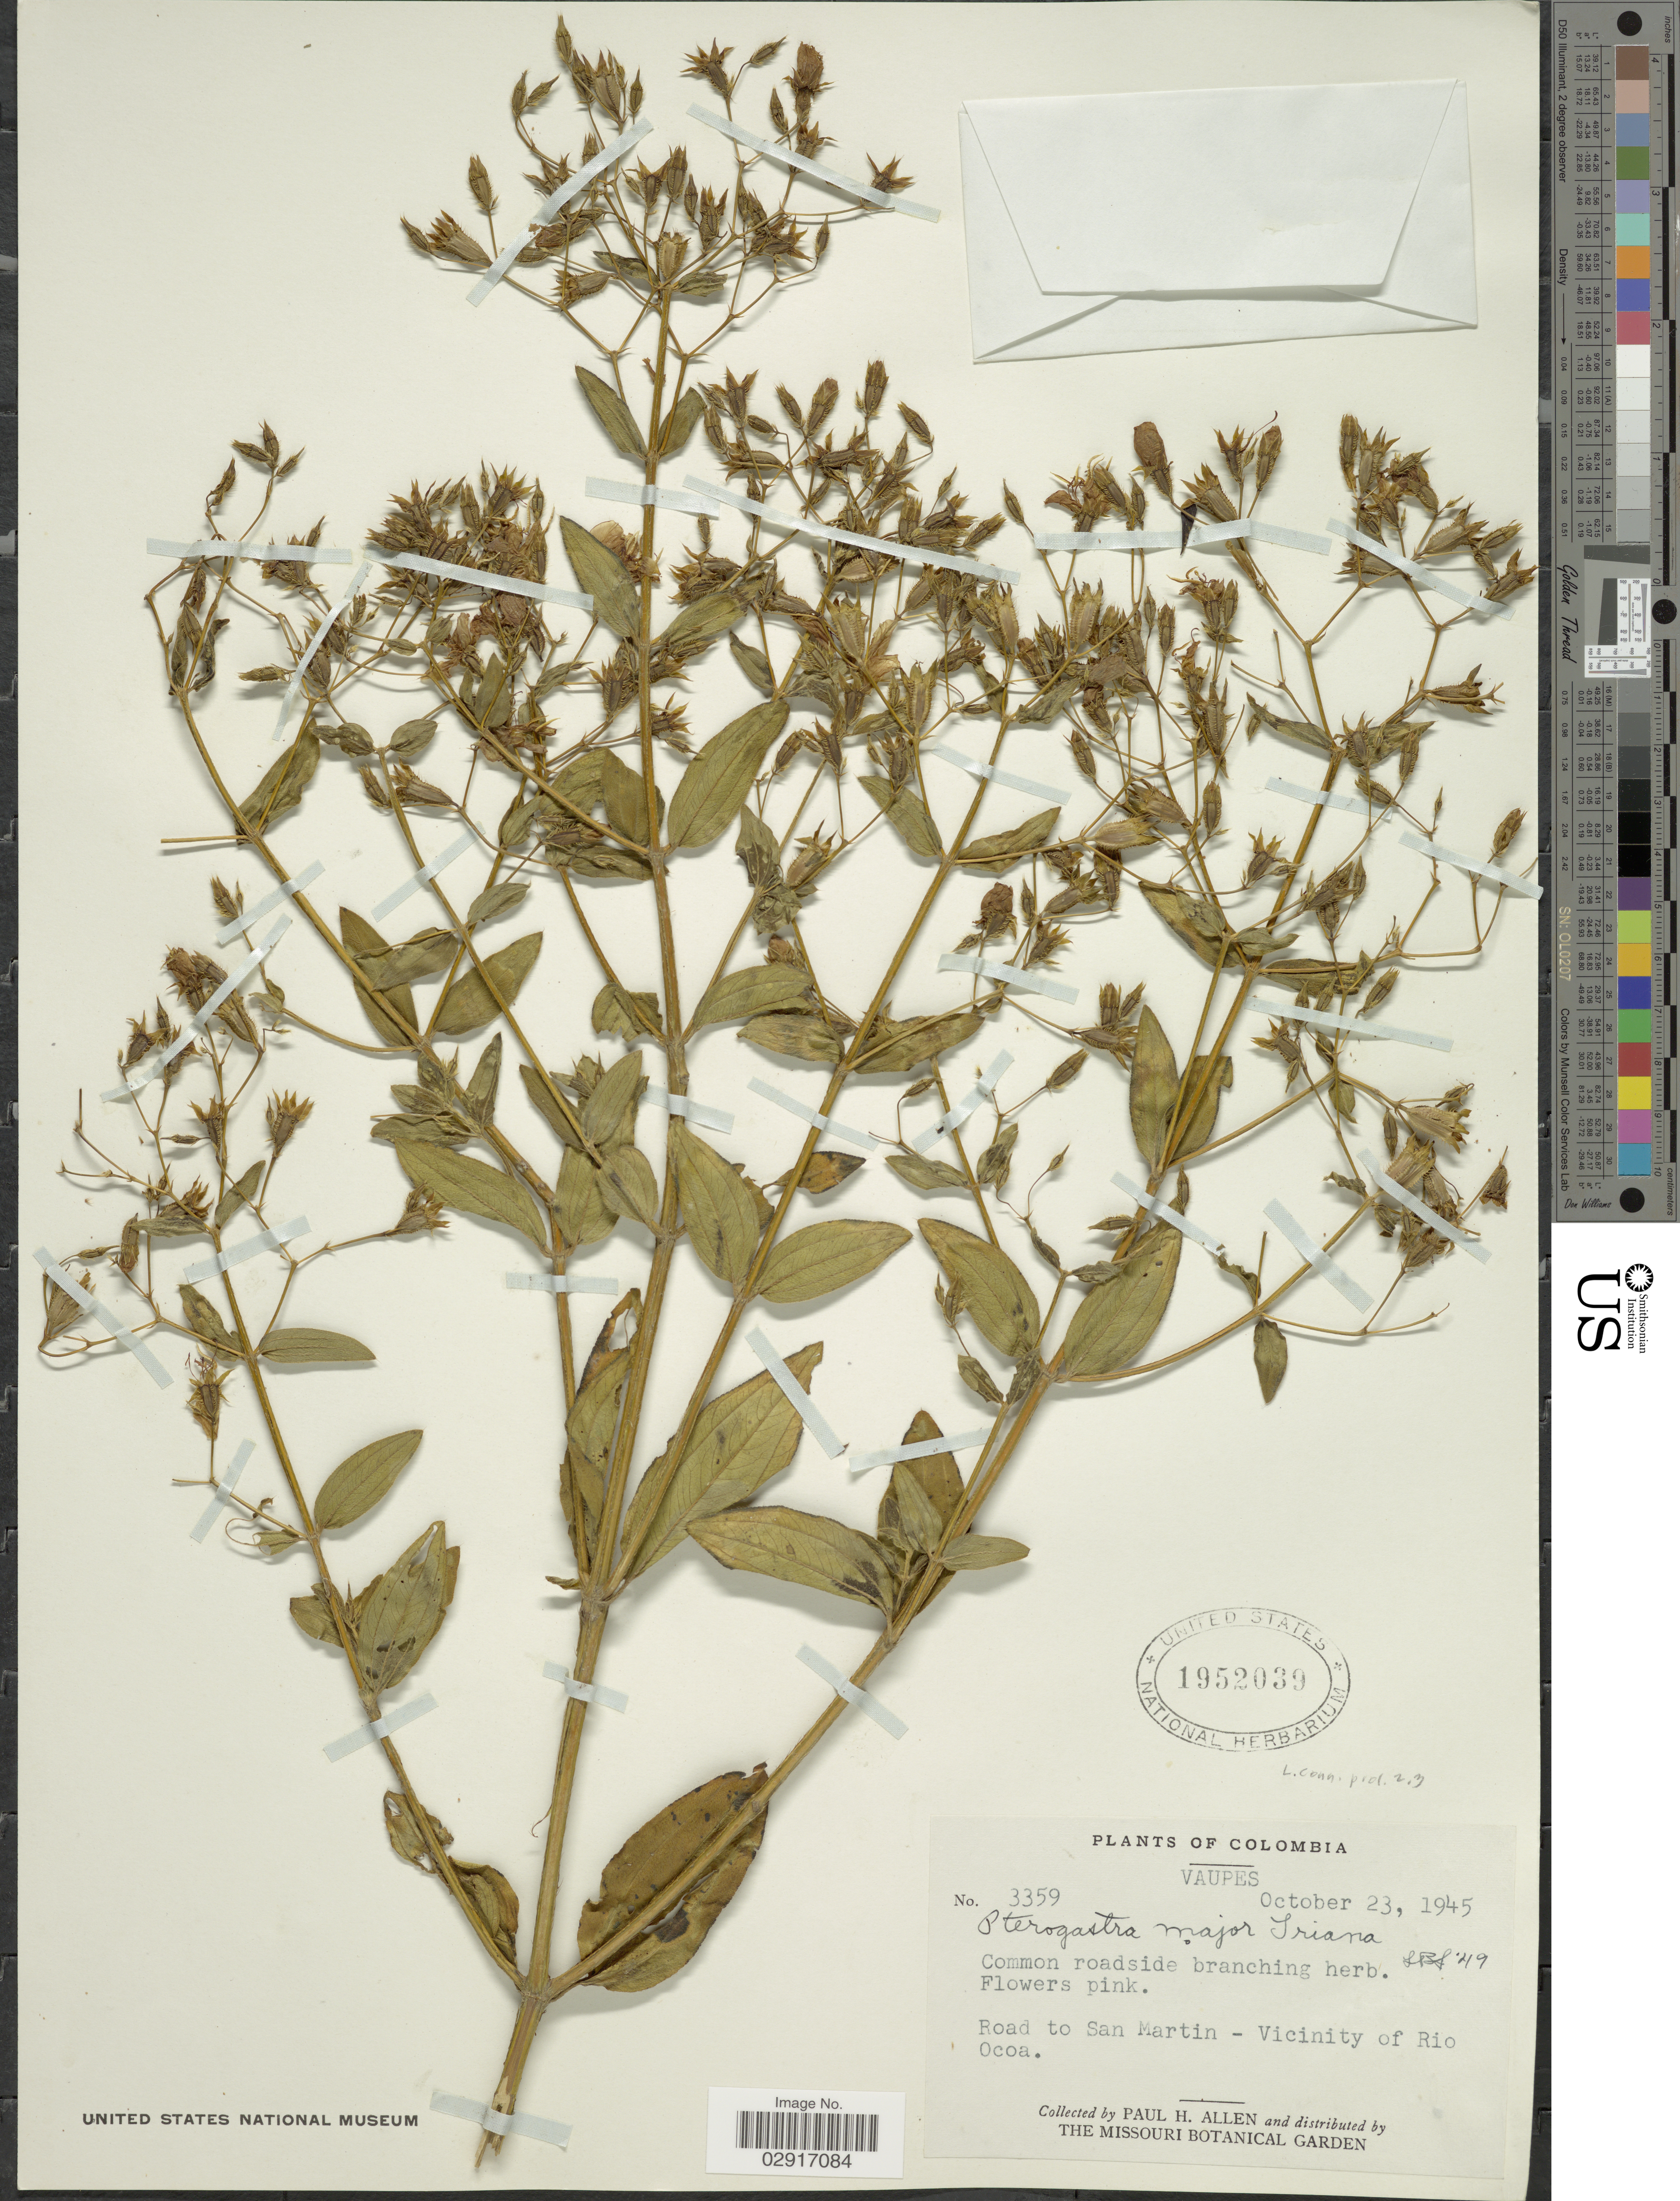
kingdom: Plantae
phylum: Tracheophyta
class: Magnoliopsida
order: Myrtales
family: Melastomataceae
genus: Pterogastra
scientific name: Pterogastra divaricata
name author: (Bonpl.) Naudin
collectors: P. H. Allen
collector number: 3359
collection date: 1945-10-23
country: Colombia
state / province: Vaupés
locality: Road to San Martin - Vicinity of Rio Ocoa.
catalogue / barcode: US 1952039